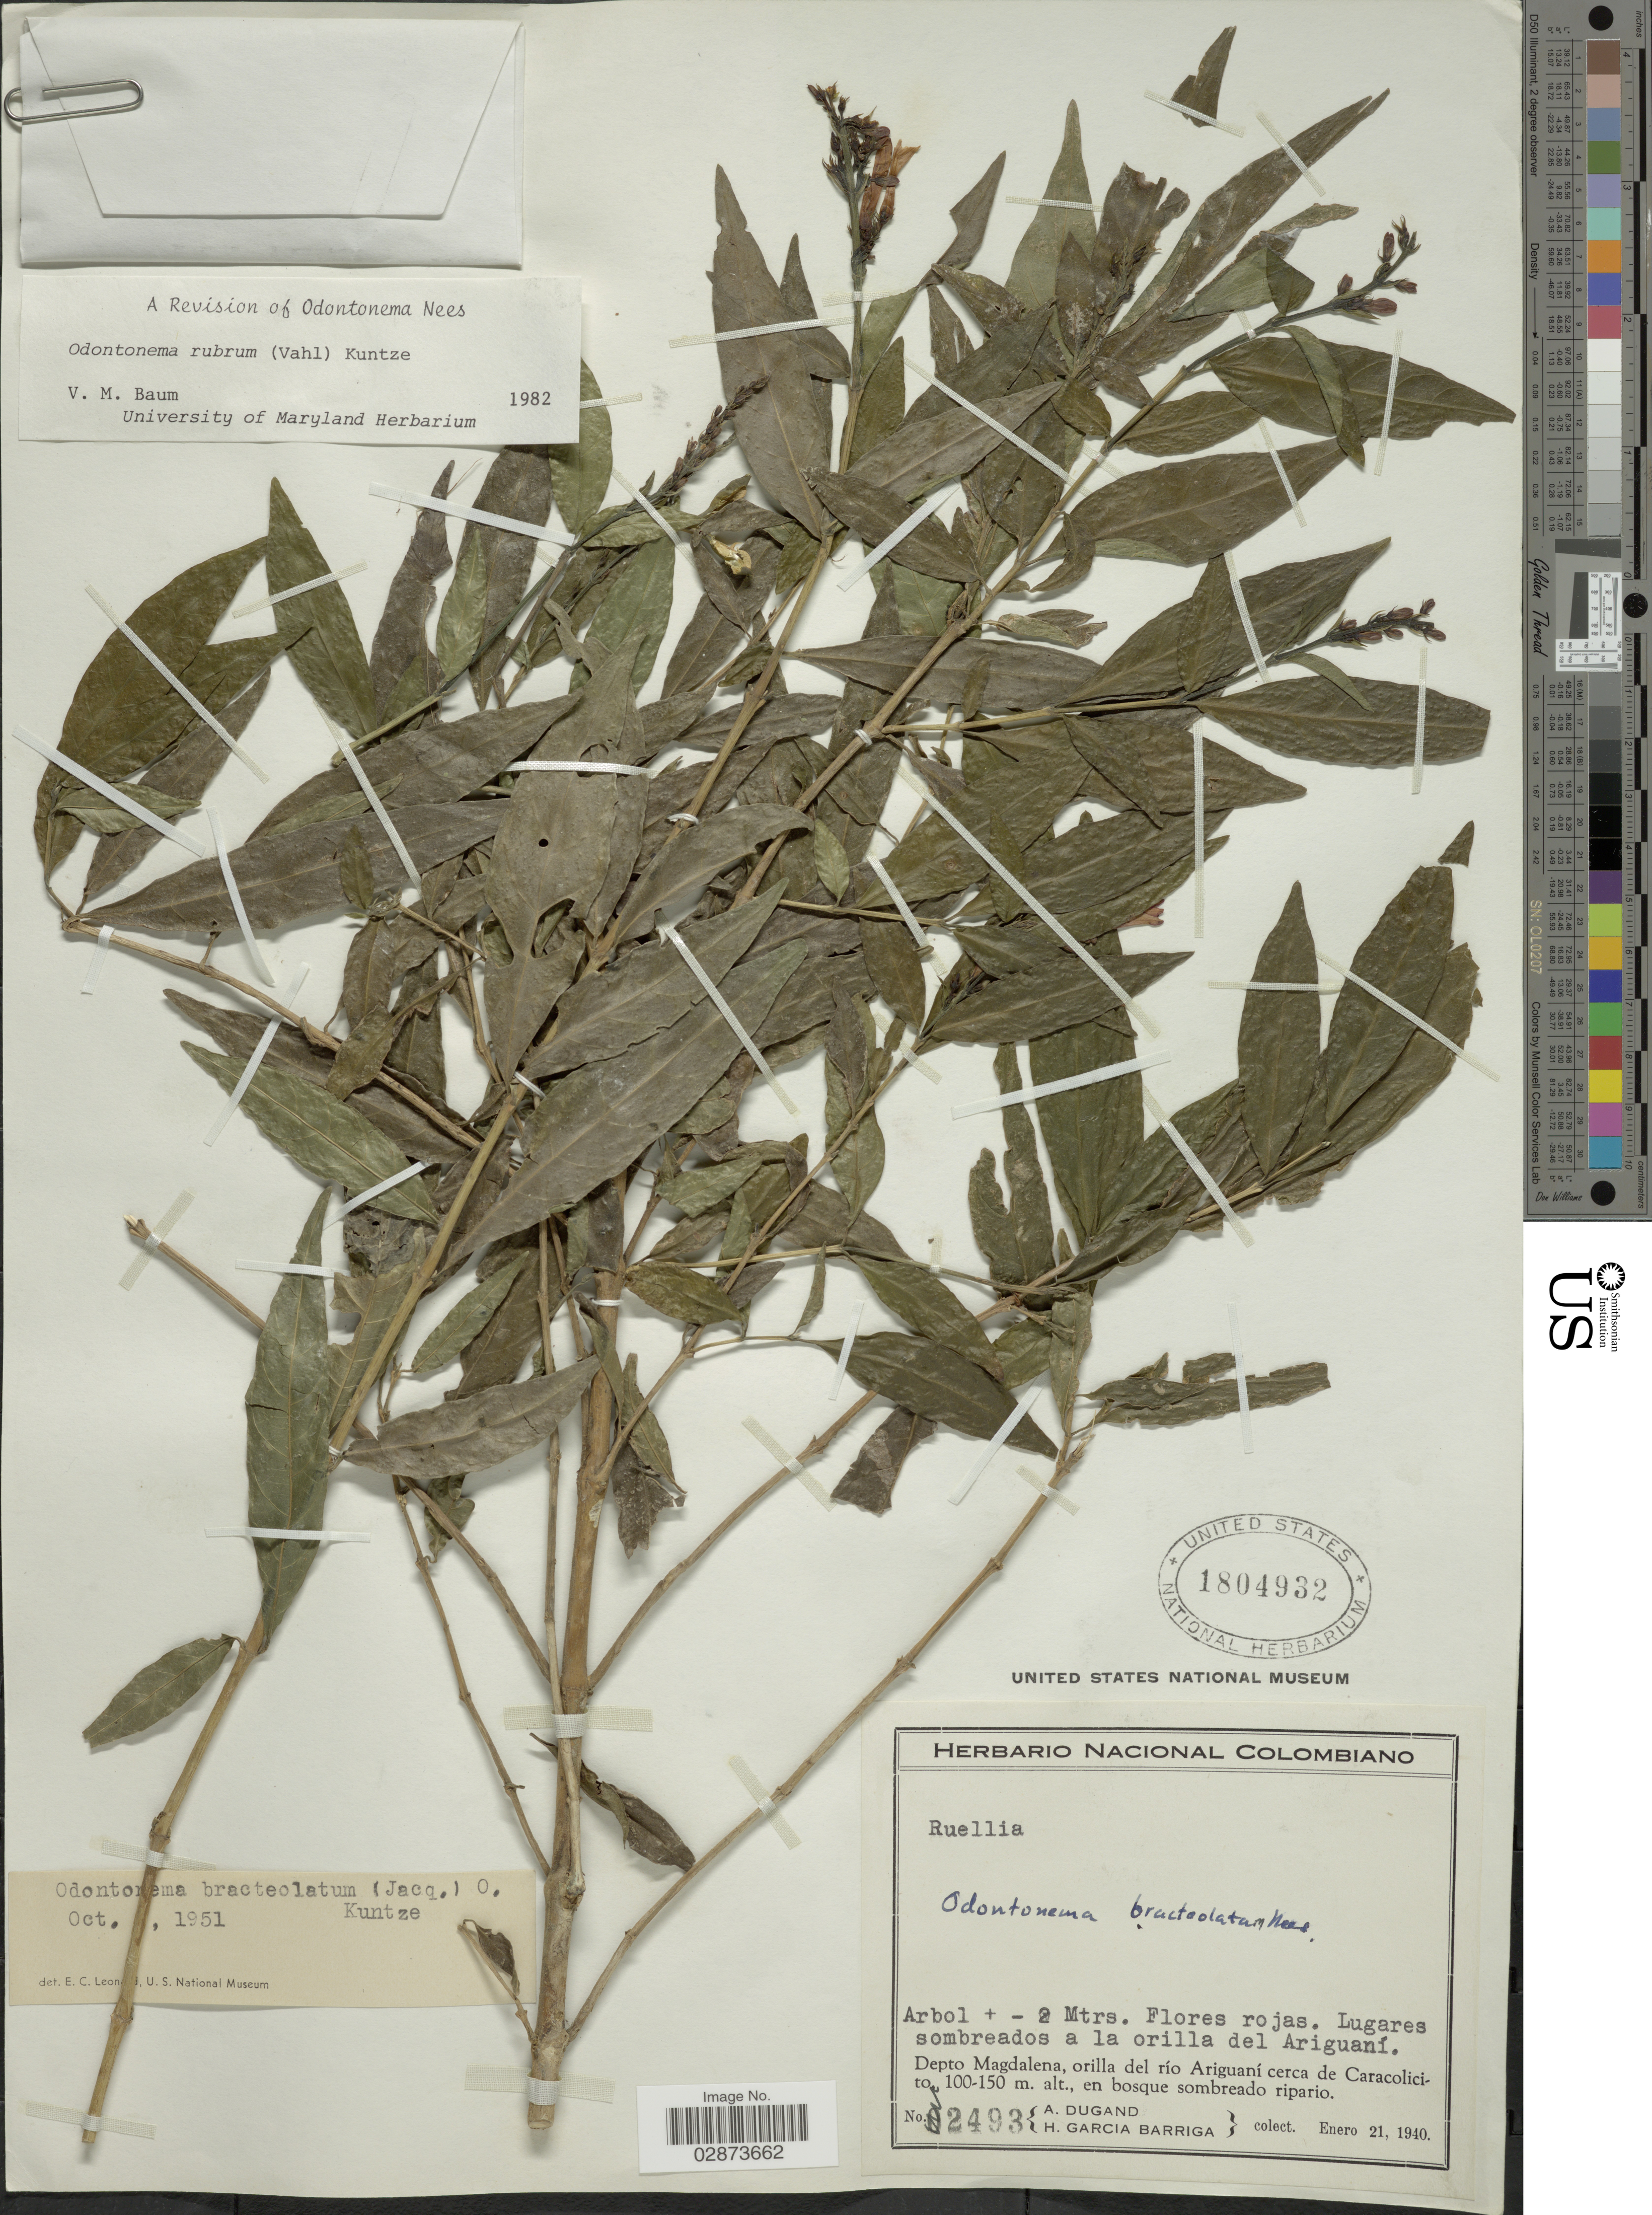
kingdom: Plantae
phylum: Tracheophyta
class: Magnoliopsida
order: Lamiales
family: Acanthaceae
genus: Odontonema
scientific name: Odontonema rubrum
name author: (Vahl) Kuntze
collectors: A. Dugand & H. García Barriga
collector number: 2493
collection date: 1940-01-21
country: Colombia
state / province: Magdalena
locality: Lugares sombreados a la orilla del Ariguaní. Depto Magdalena, orilla del río Ariguaní cerca de Caracolicito.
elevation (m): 100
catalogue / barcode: US 1804932